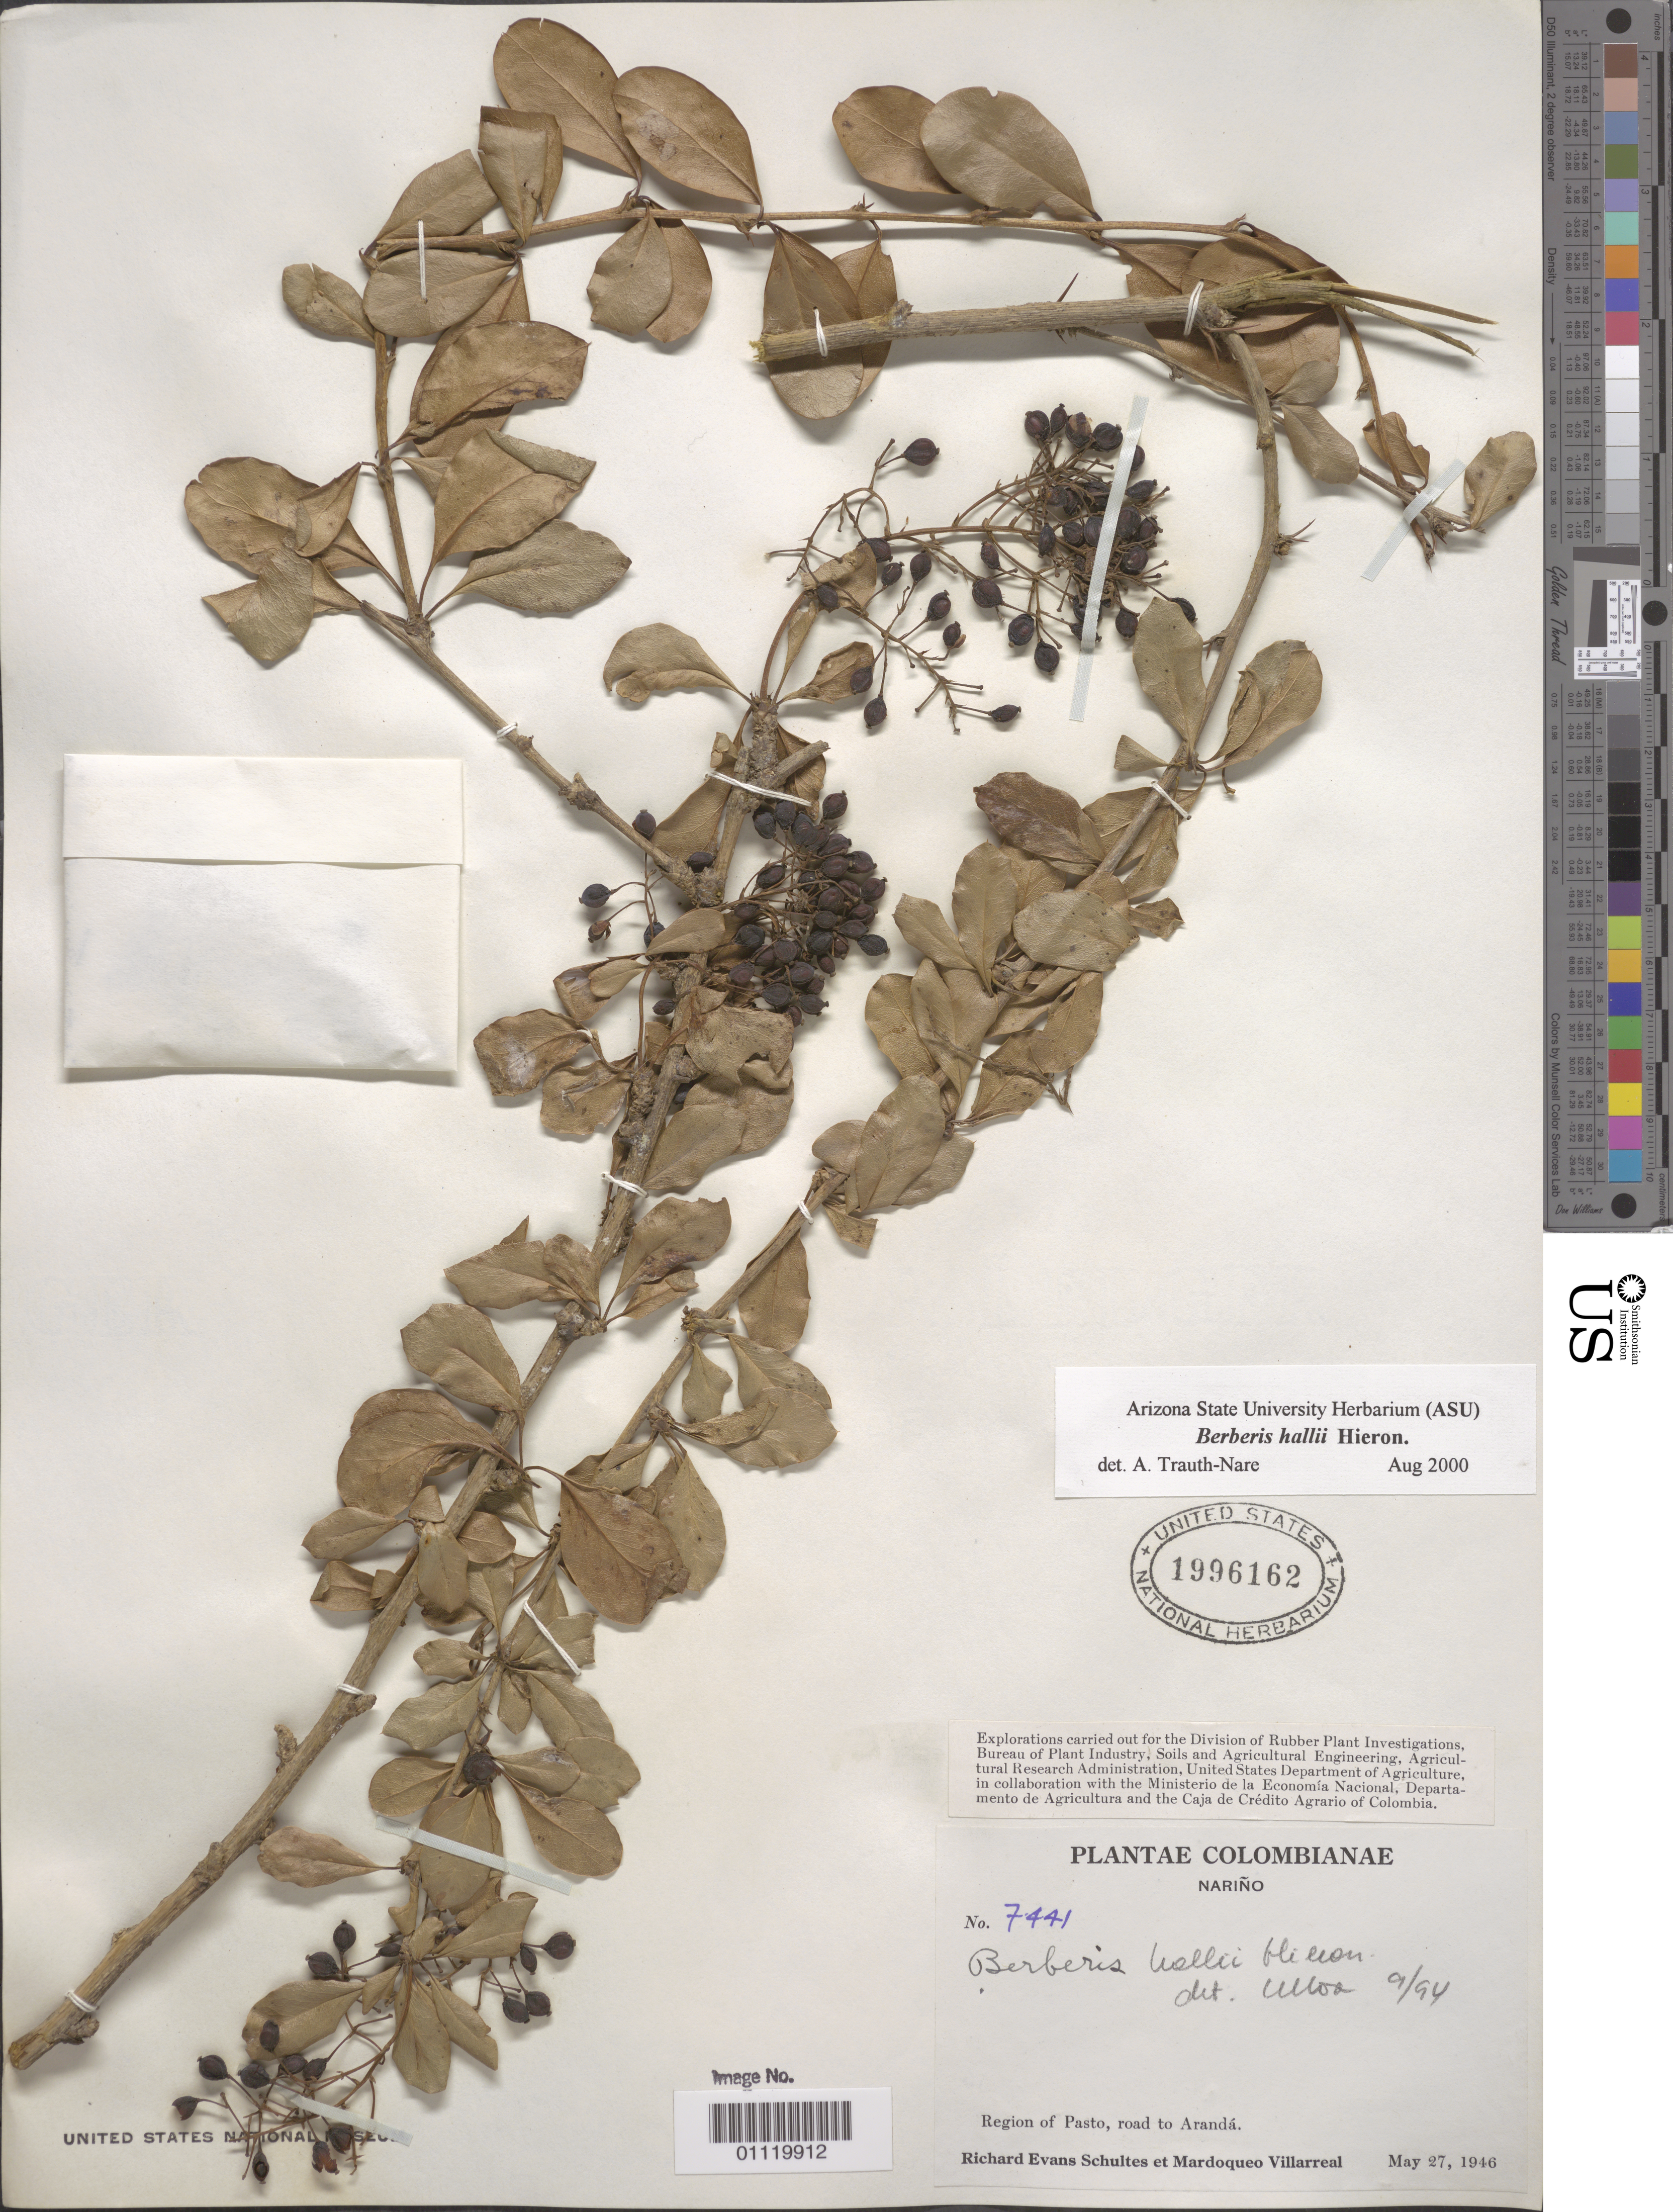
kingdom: Plantae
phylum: Tracheophyta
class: Magnoliopsida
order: Ranunculales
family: Berberidaceae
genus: Berberis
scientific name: Berberis hallii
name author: Hieron.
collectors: R. E. Schultes & M. Villarreal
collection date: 1946-05-27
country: Colombia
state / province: Nariño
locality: Region of Pasto, road to Aranda.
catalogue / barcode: US 1996162